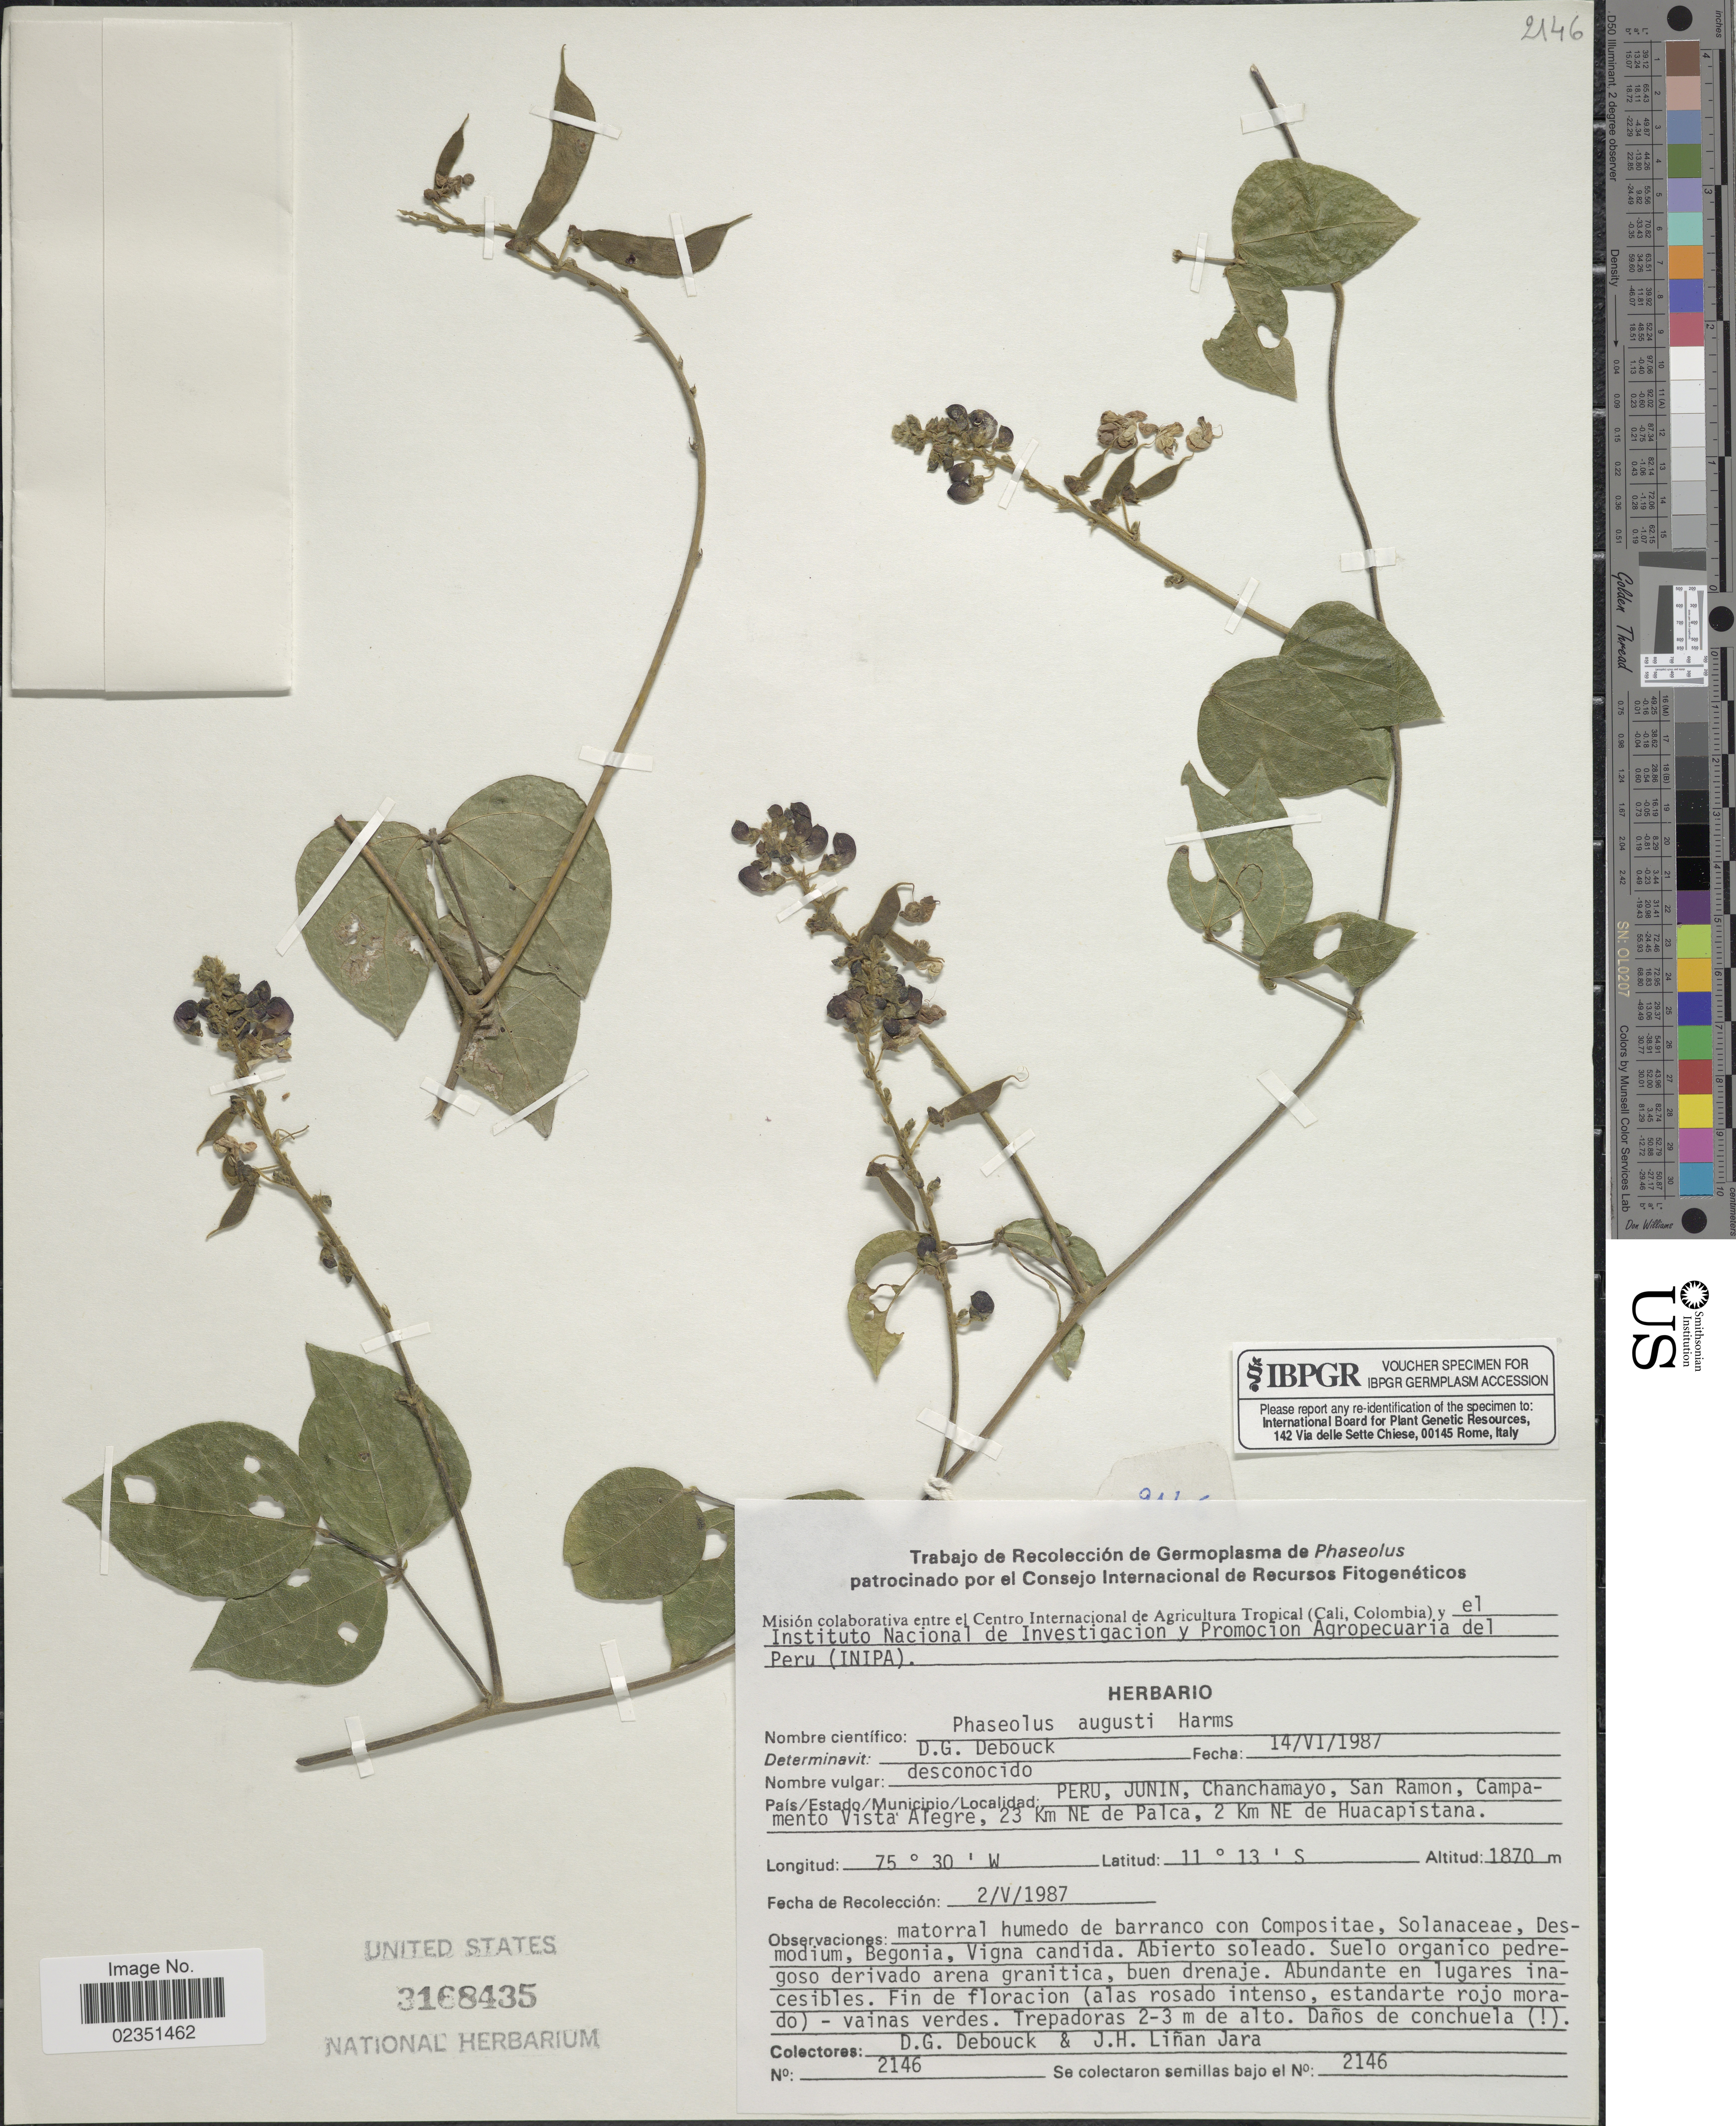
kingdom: Plantae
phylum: Tracheophyta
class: Magnoliopsida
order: Fabales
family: Fabaceae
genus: Phaseolus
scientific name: Phaseolus augusti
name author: Harms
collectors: D. Debouck & J. Liñan Jara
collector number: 2146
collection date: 1987-05-02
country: Peru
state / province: Junín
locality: Chanchamayo, San Ramon, Campamento Vista Alegre, 23 km NE de Palca, 2 Km NE de Huacapistana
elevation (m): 1870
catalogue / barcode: US 3168435